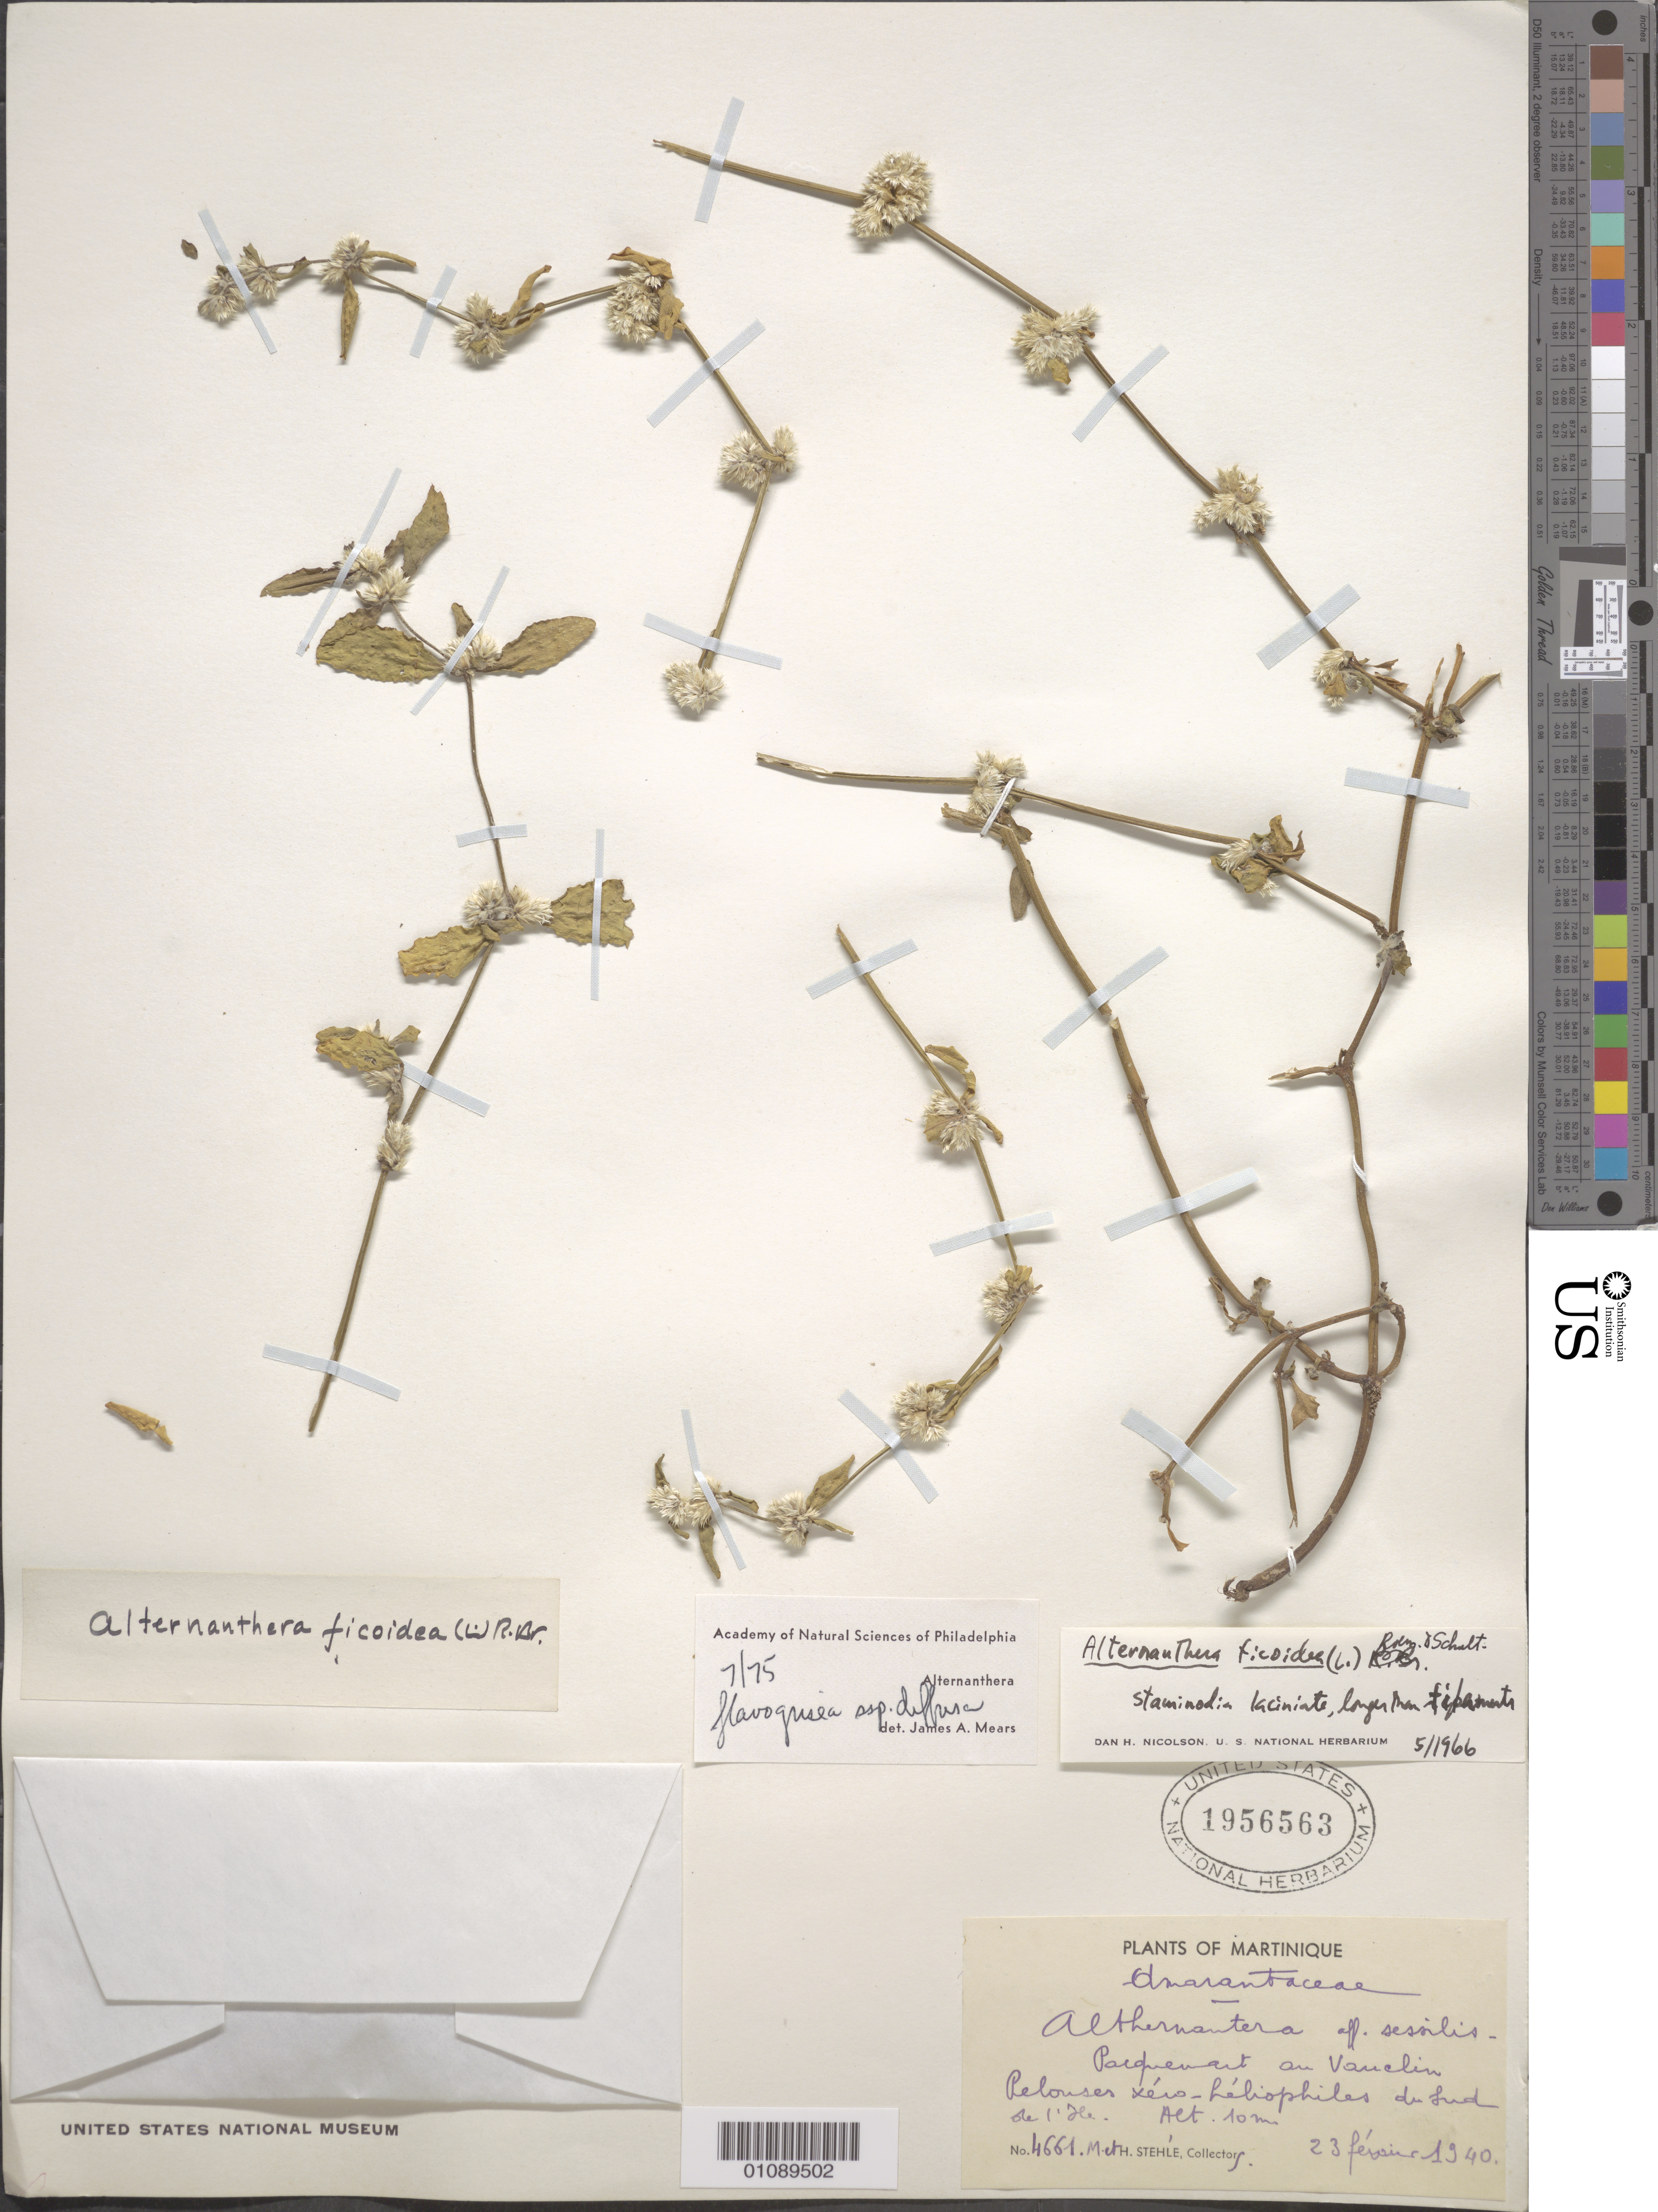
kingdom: Plantae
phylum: Tracheophyta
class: Magnoliopsida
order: Caryophyllales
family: Amaranthaceae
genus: Alternanthera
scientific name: Alternanthera flavogrisea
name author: Urb.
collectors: H. Stehlé & M. Stehlé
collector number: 4661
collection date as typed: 23 Feb 1940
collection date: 1940-02-23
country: Martinique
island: Martinique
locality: Sud de l'Ile. Parquemant au Vanelin (Vanclin?)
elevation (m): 10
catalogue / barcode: US 1956563